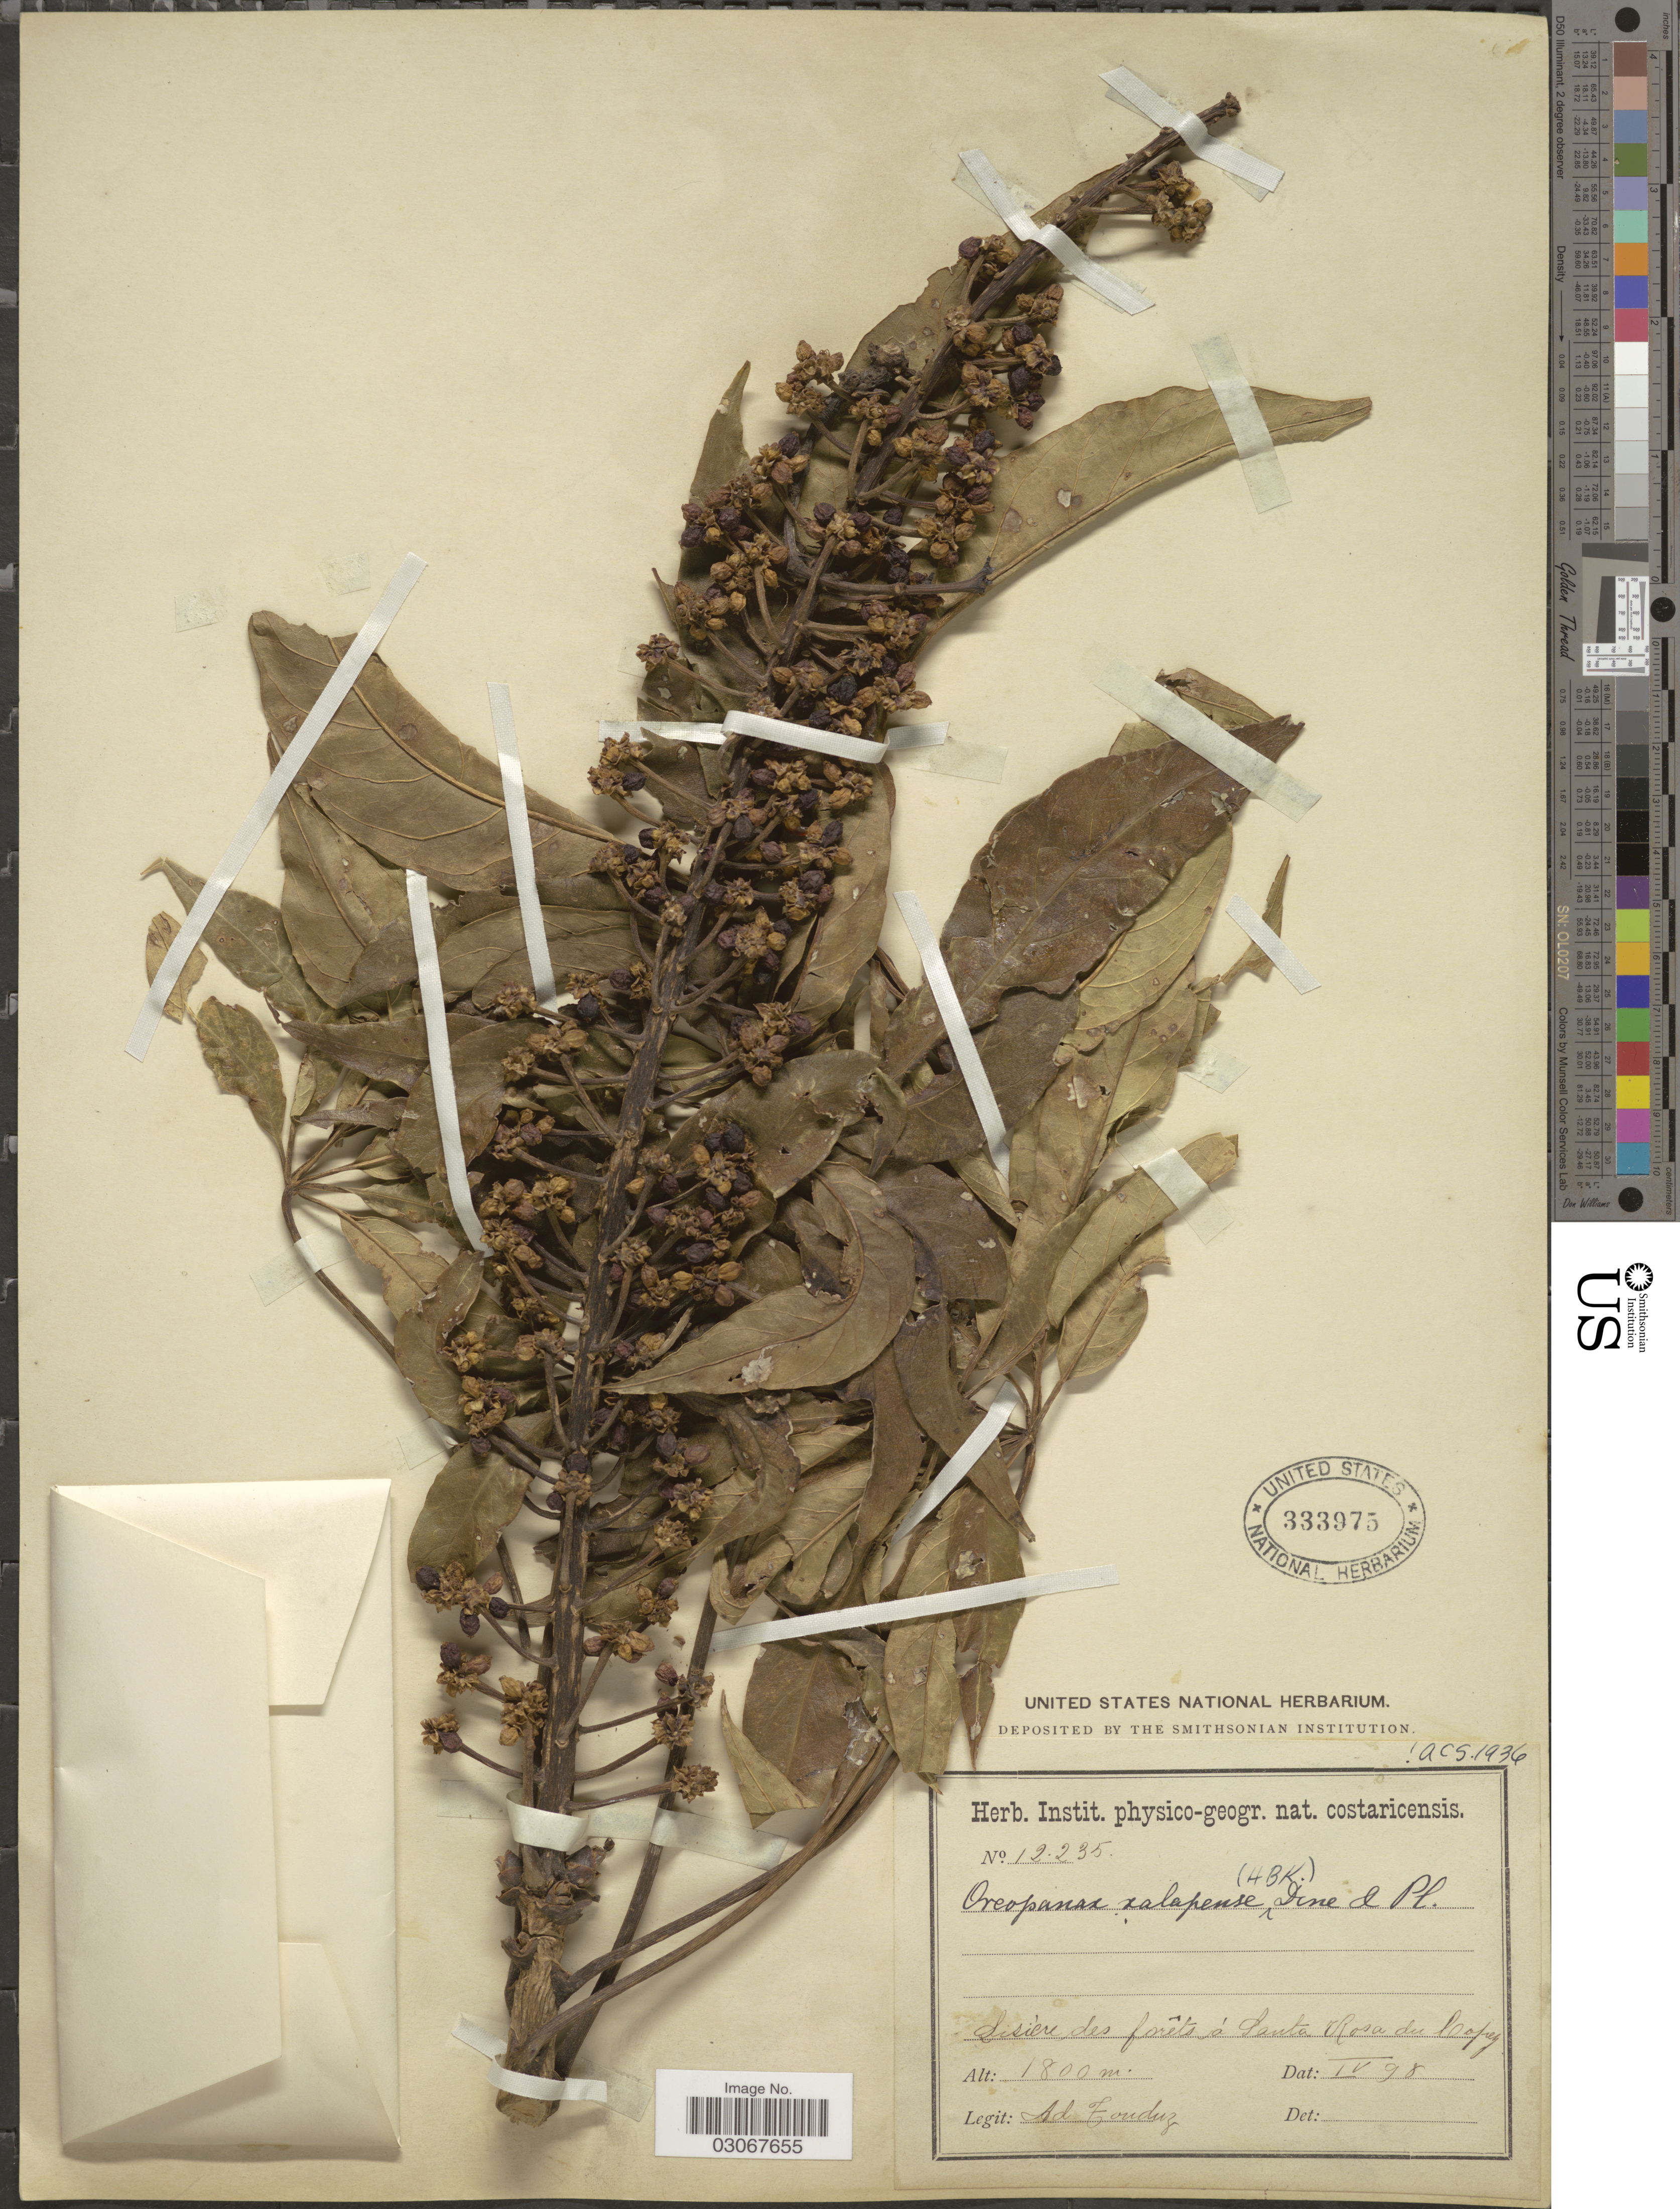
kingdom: Plantae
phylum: Tracheophyta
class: Magnoliopsida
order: Apiales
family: Araliaceae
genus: Oreopanax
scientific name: Oreopanax xalapensis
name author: (Kunth) Decne. & Planch.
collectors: A. Tonduz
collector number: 12235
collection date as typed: Transcribed d/m/y: /4/98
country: Costa Rica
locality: Lisière des forêts á Santa Rosa du Copey.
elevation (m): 1800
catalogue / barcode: US 333975